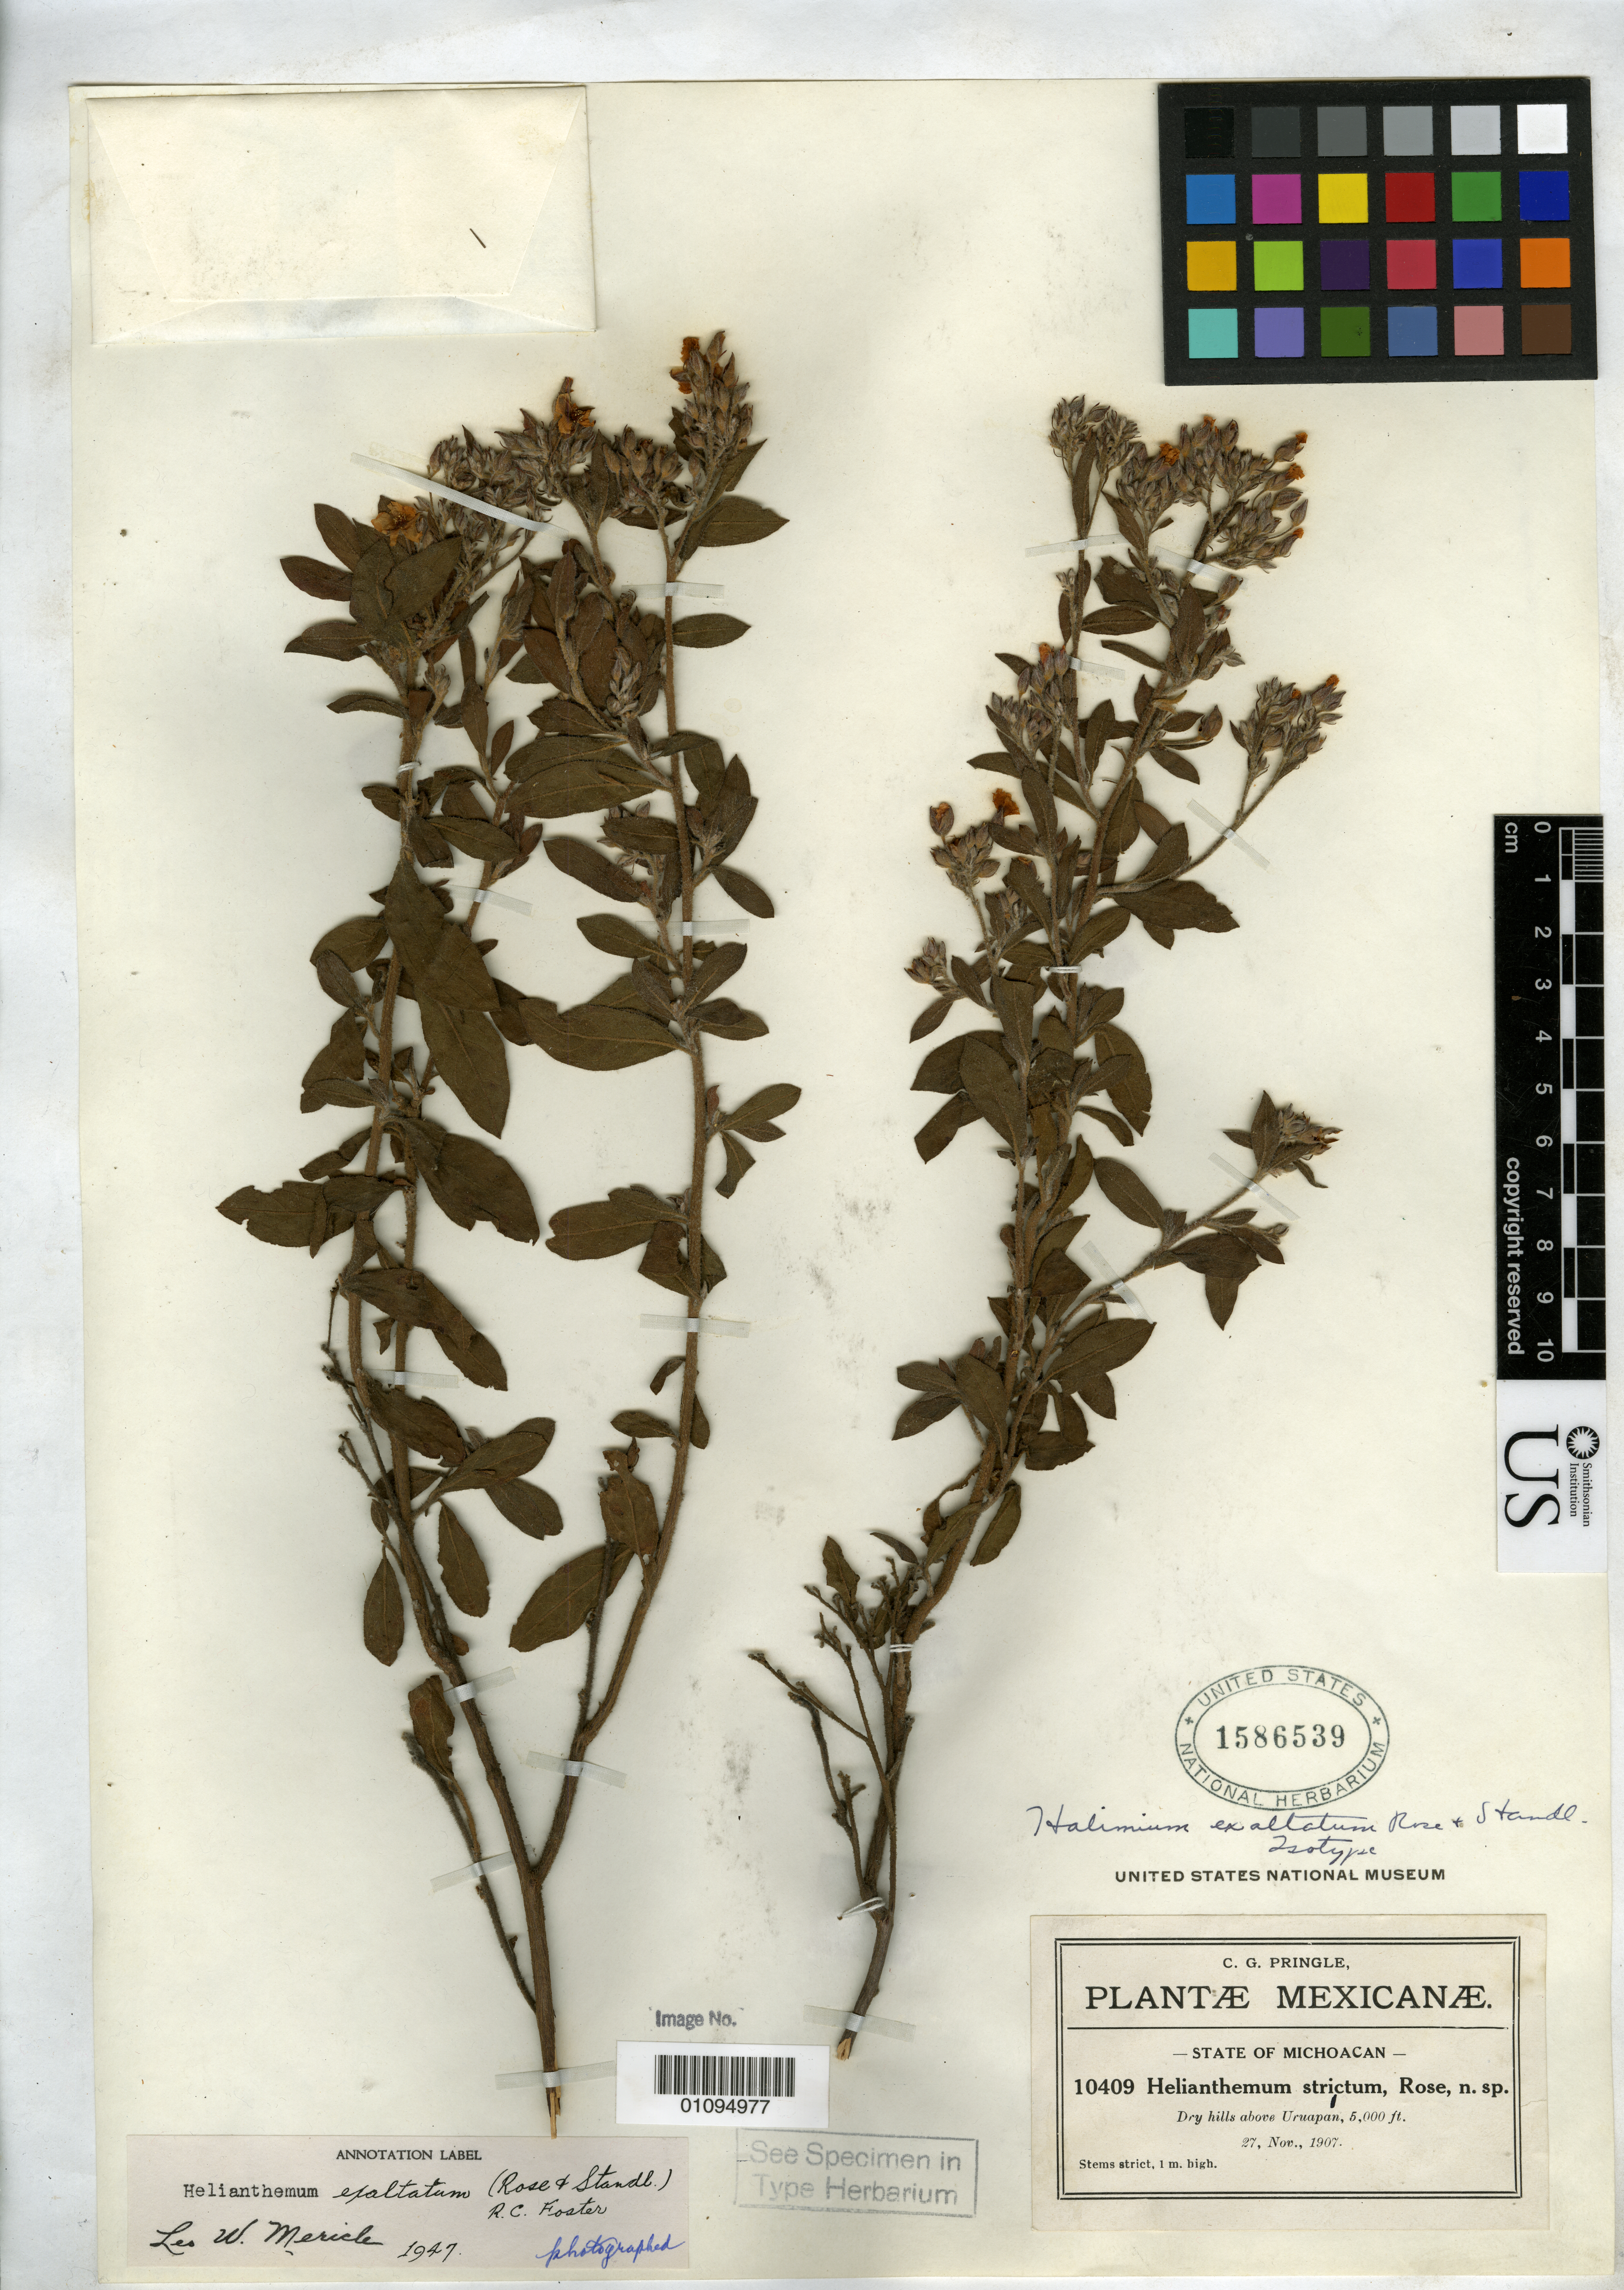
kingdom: Plantae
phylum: Tracheophyta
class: Magnoliopsida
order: Malvales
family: Cistaceae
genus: Halimium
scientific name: Halimium exaltatum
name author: Rose & Standl.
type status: Isotype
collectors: C. G. Pringle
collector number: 10409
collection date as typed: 27 Nov 1907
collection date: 1907-11-27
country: Mexico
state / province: Michoacán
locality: Above Uruapan.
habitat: Dry hills.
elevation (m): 1524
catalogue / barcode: US 1586539